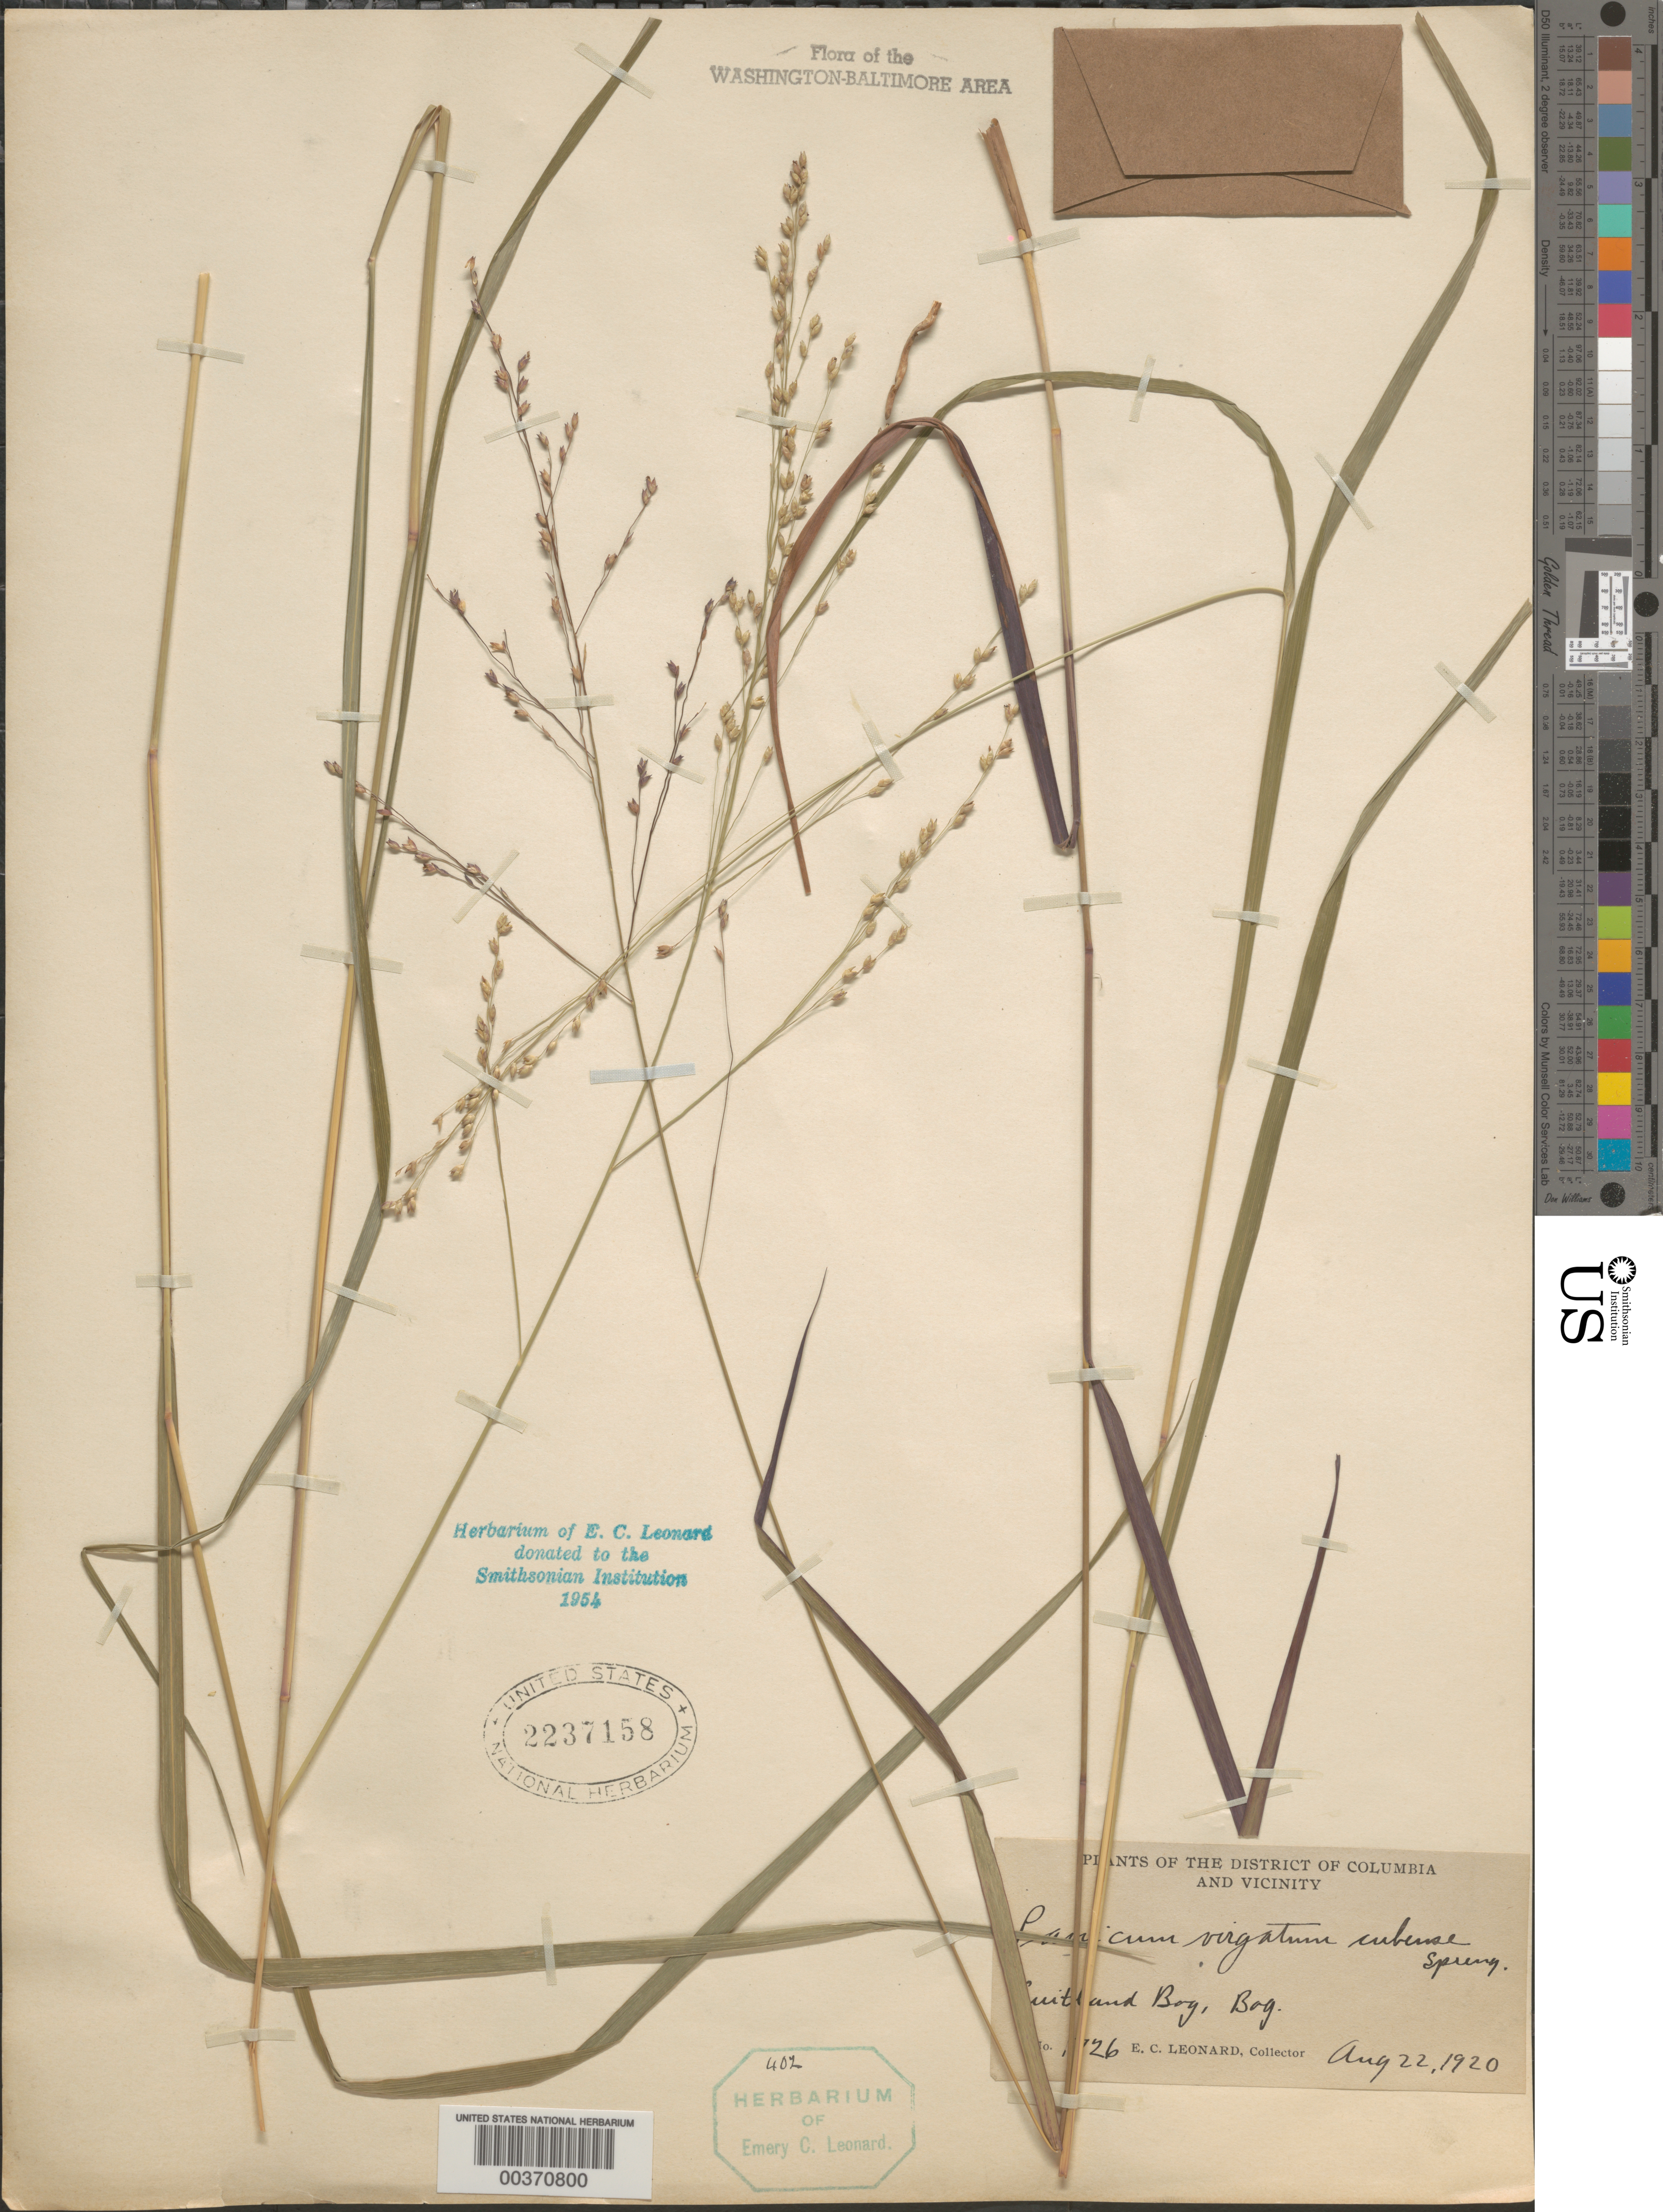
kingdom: Plantae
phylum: Tracheophyta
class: Liliopsida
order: Poales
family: Poaceae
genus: Panicum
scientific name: Panicum virgatum var. cubense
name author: Griseb.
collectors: E. C. Leonard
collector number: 1726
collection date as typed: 22 Aug 1920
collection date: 1920-08-22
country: United States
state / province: Maryland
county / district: Prince George's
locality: Suitland Bog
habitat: Bog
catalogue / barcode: US 2237158